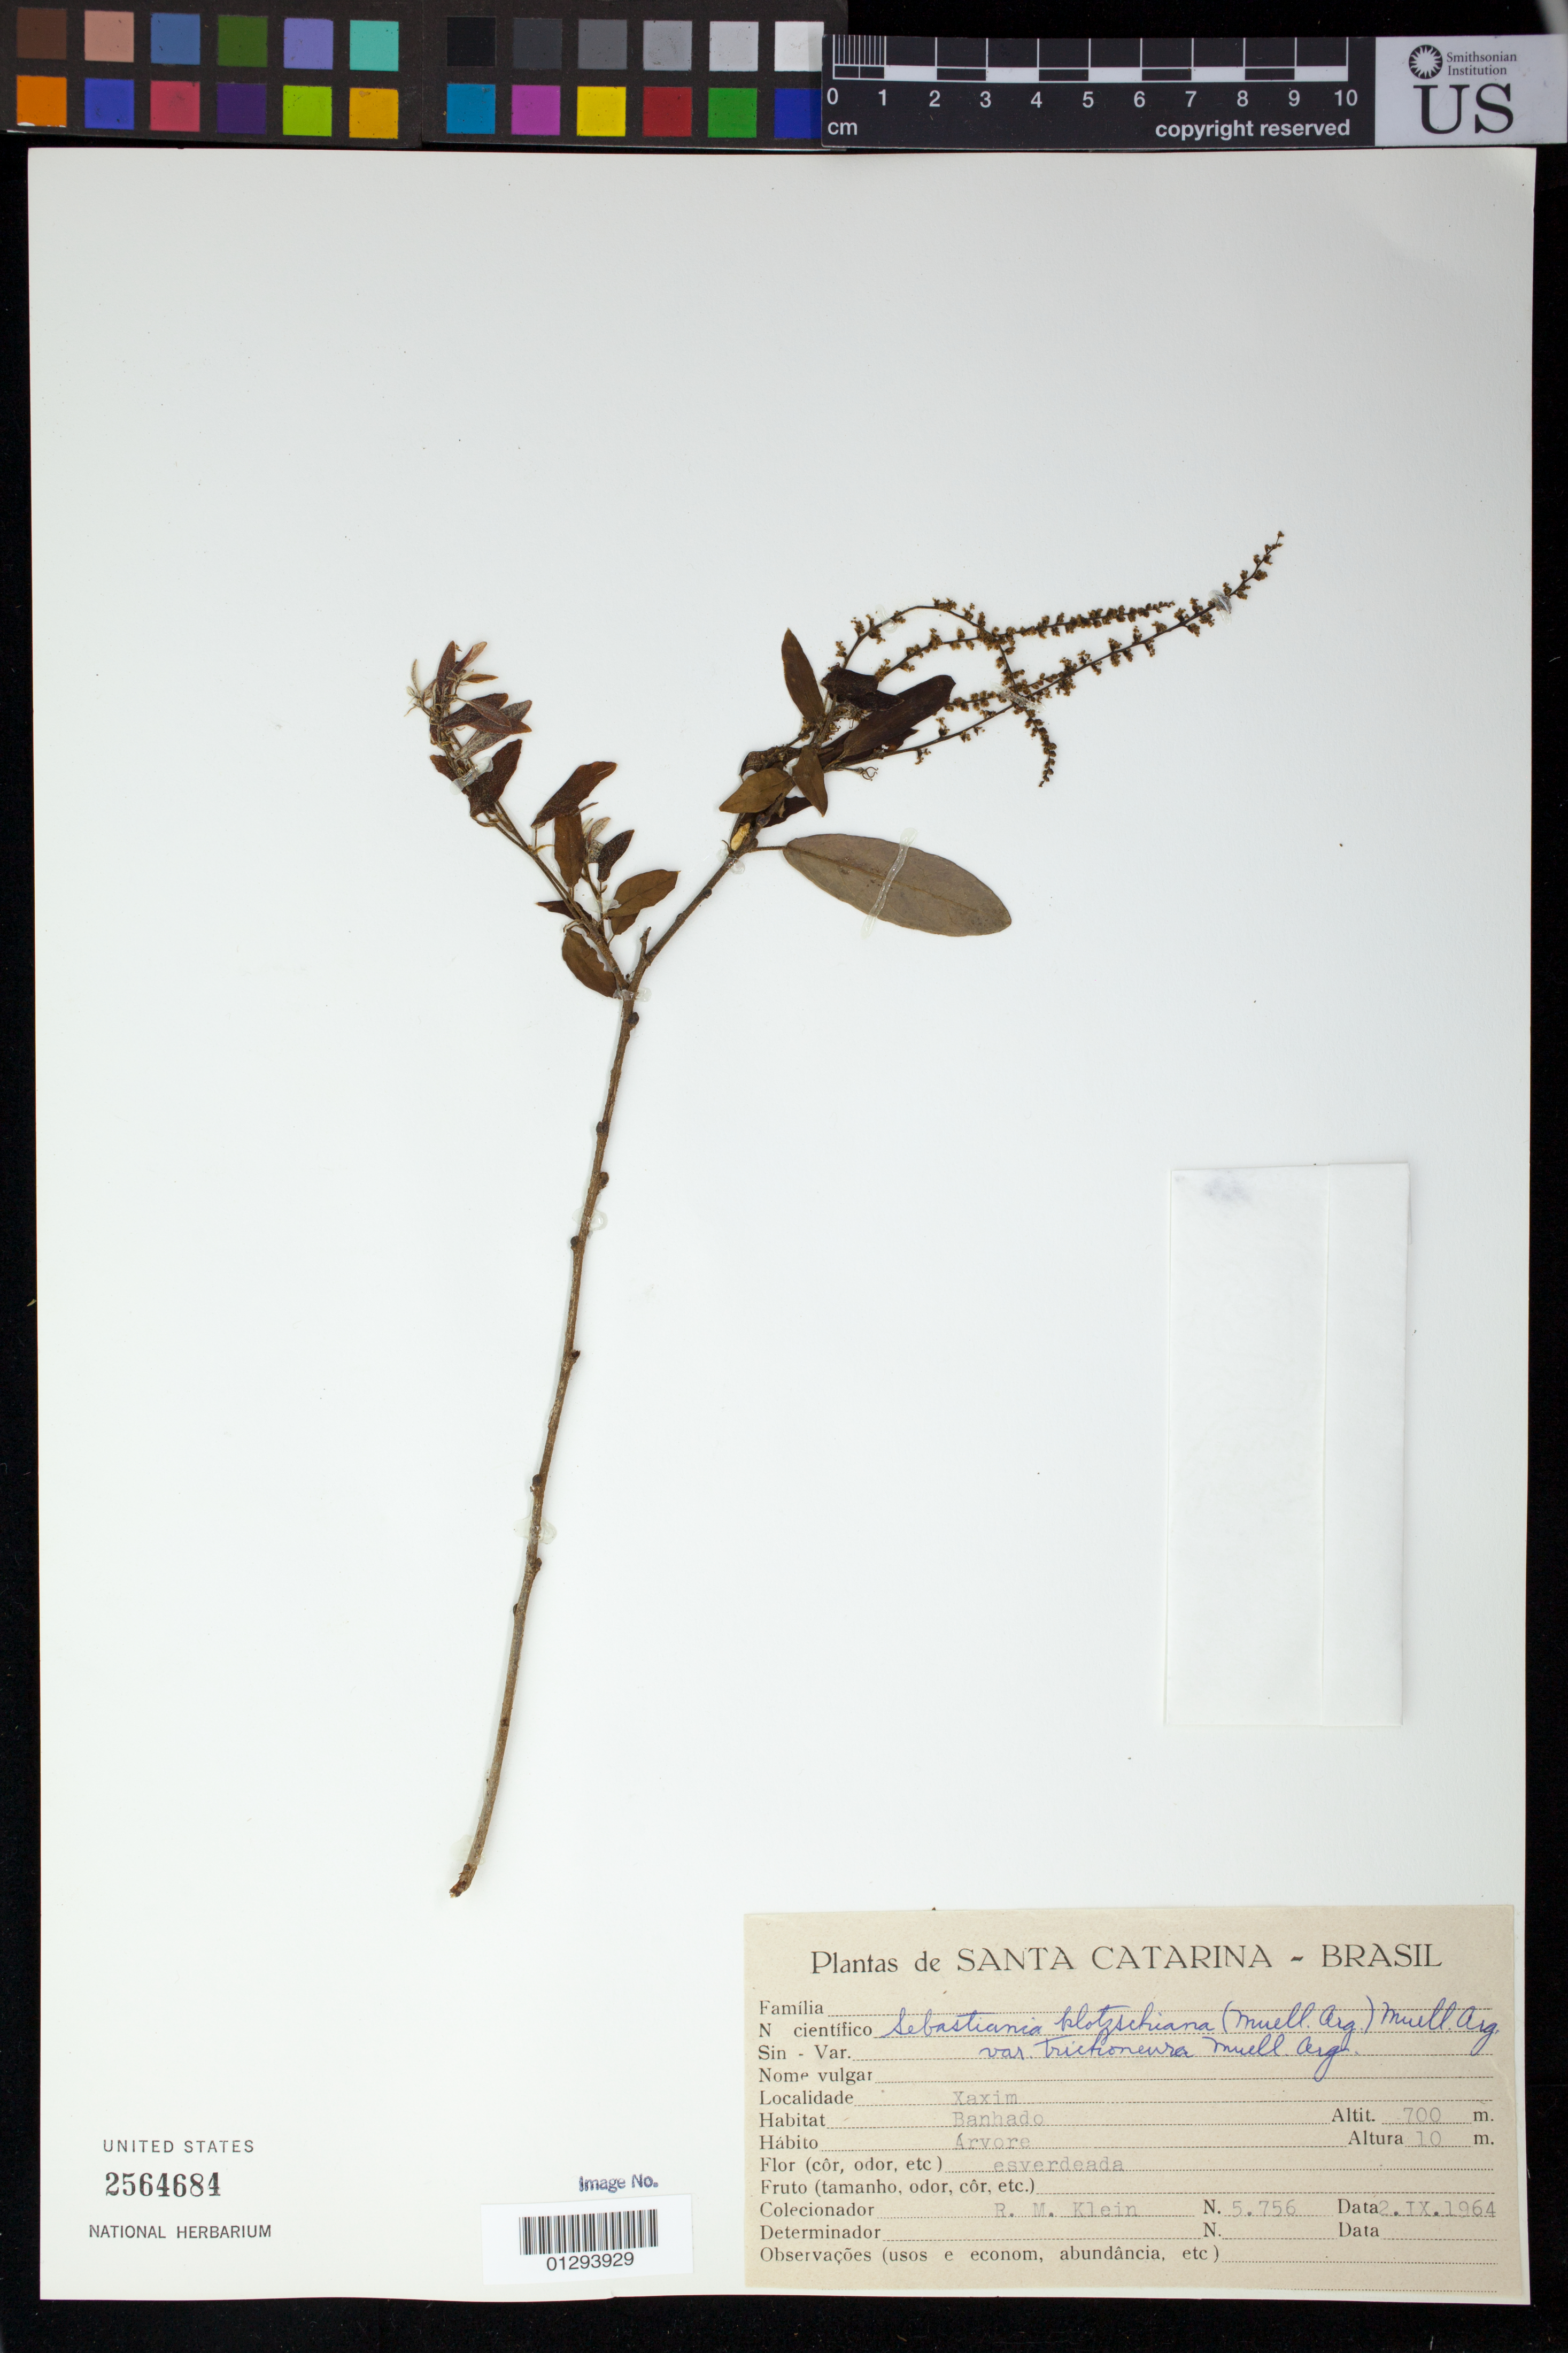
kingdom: Plantae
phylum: Tracheophyta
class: Magnoliopsida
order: Malpighiales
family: Euphorbiaceae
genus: Sebastiania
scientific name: Sebastiania commersoniana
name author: (Baill.) L.B. Sm. & Downs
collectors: R. M. Klein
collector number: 5756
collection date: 1964-09-02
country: Brazil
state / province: Santa Catarina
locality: Xaxim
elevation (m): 700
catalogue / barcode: US 2564684